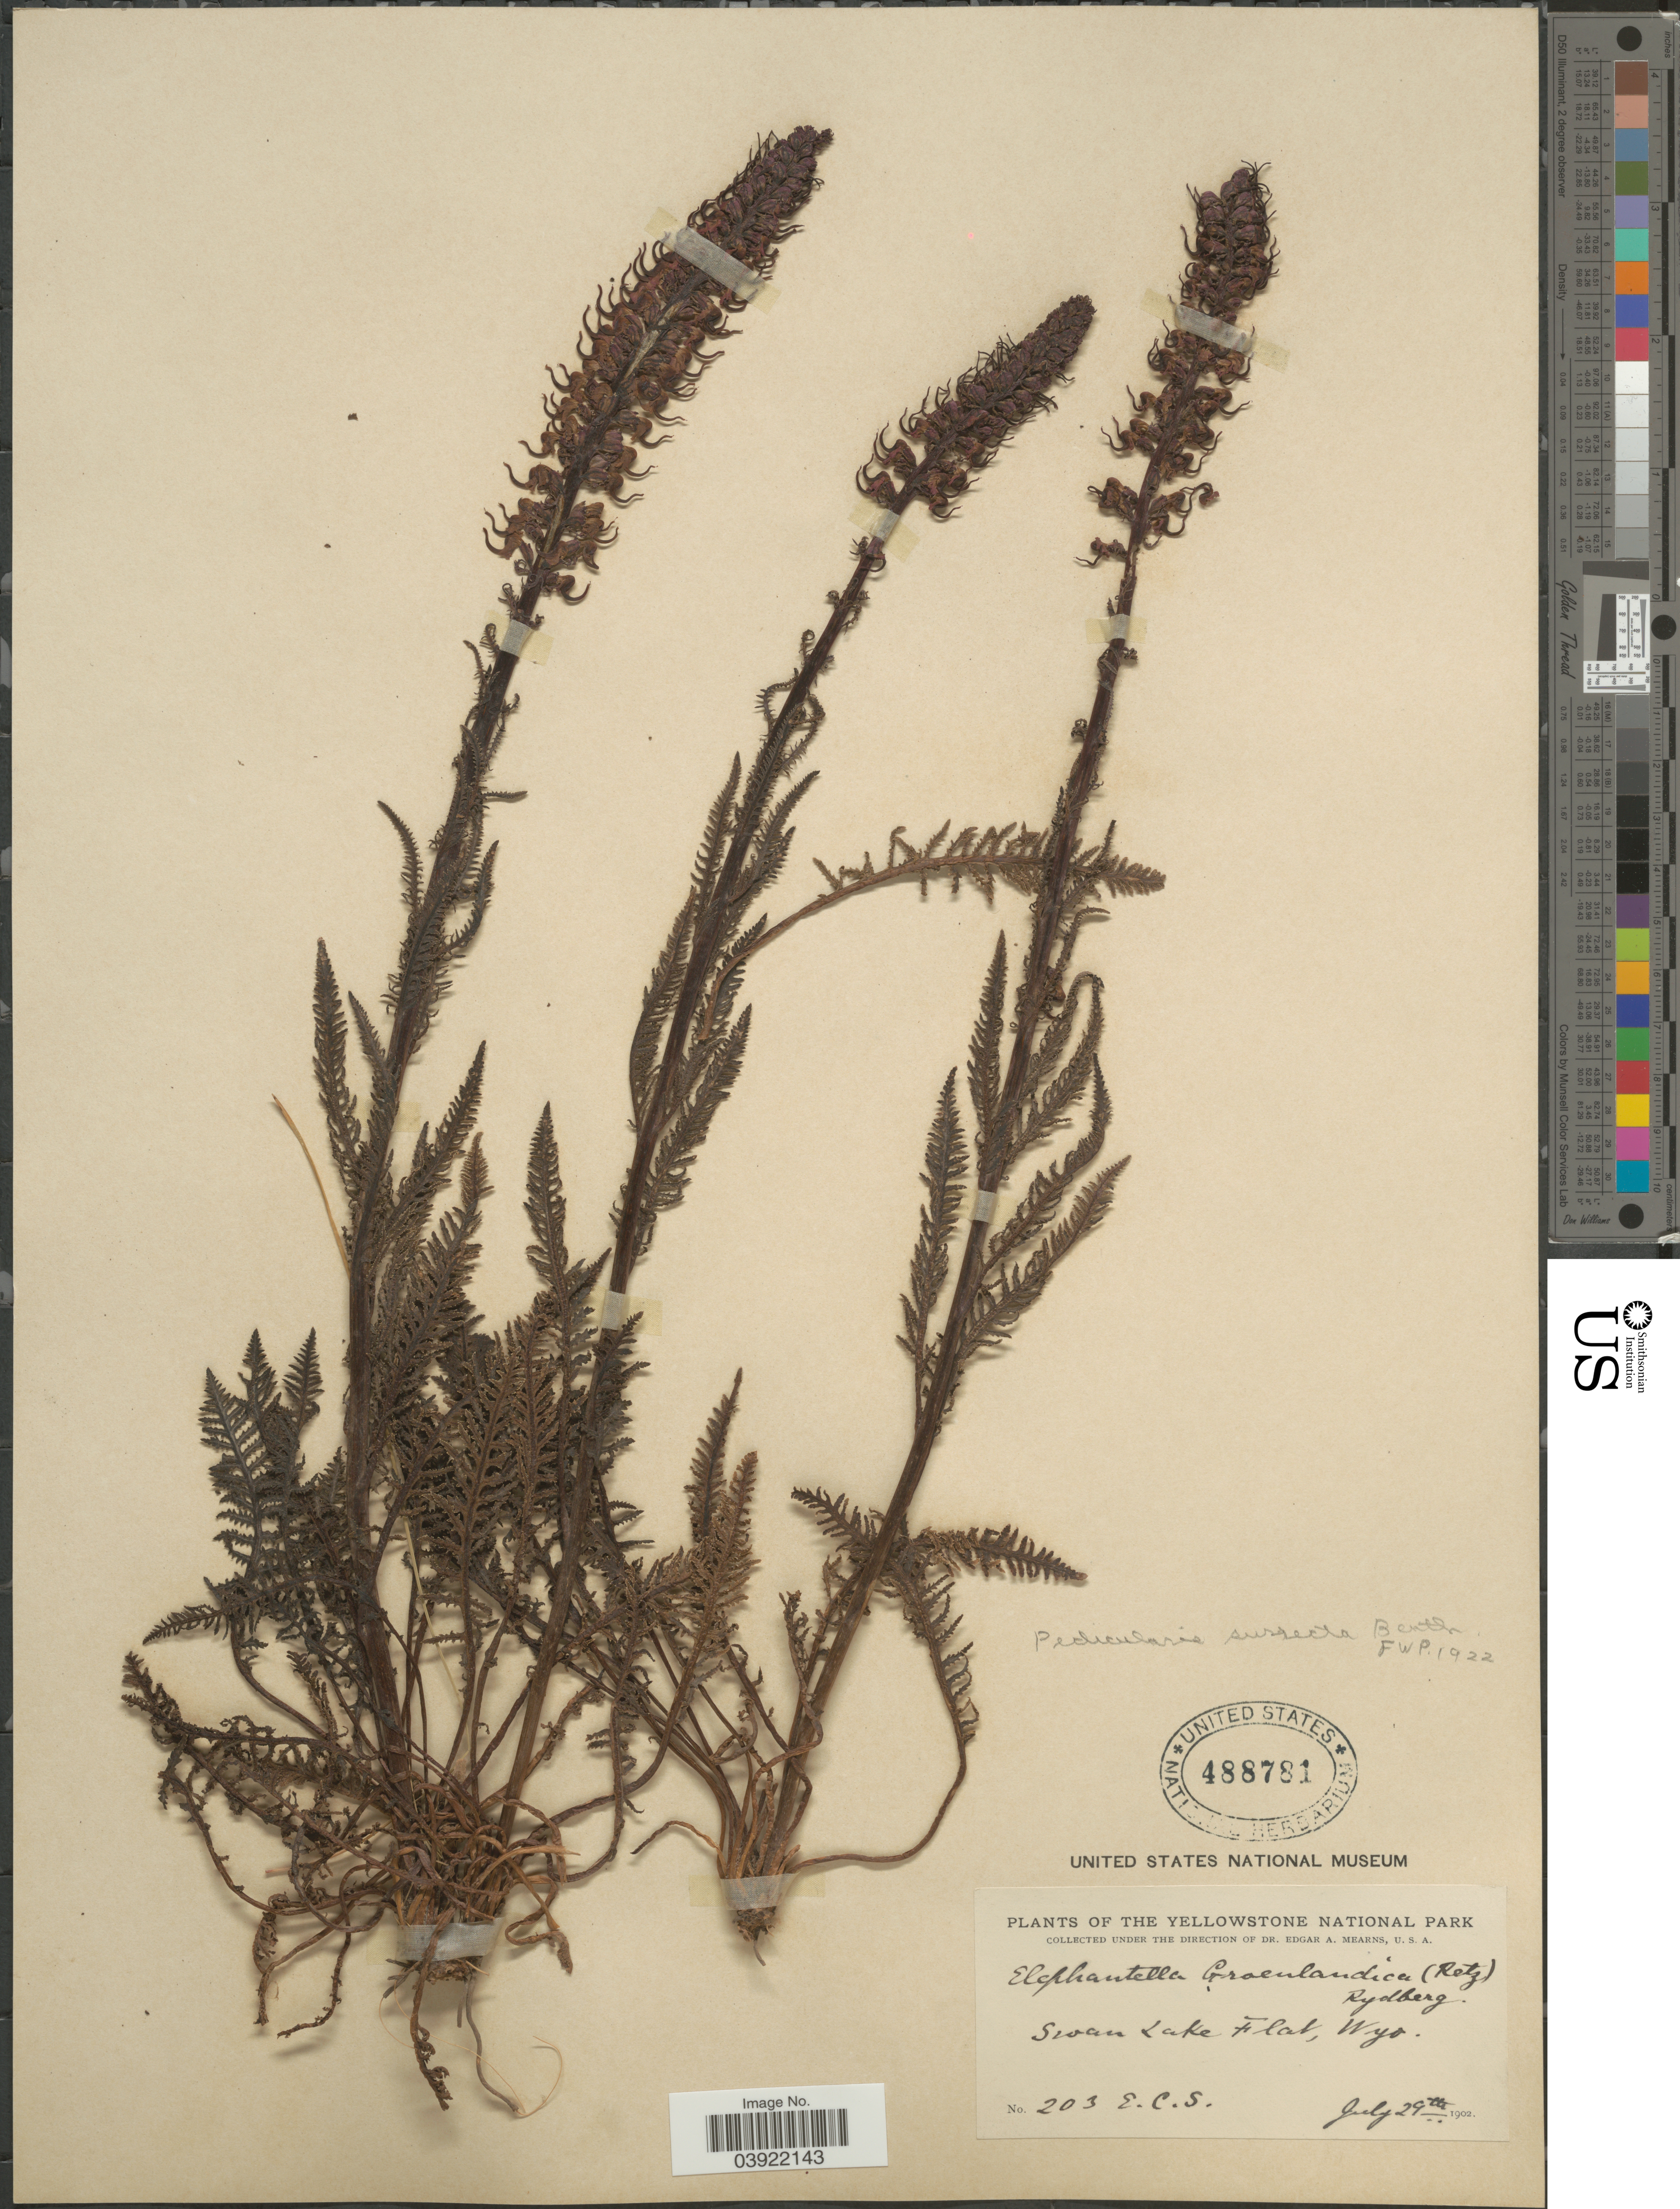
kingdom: Plantae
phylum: Tracheophyta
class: Magnoliopsida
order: Lamiales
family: Orobanchaceae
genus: Pedicularis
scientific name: Pedicularis groenlandica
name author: Retz.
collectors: E. A. Mearns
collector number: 203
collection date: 1902-07-29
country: United States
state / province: Wyoming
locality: Yellowstone National Park. Swan Lake Flat.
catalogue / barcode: US 488781